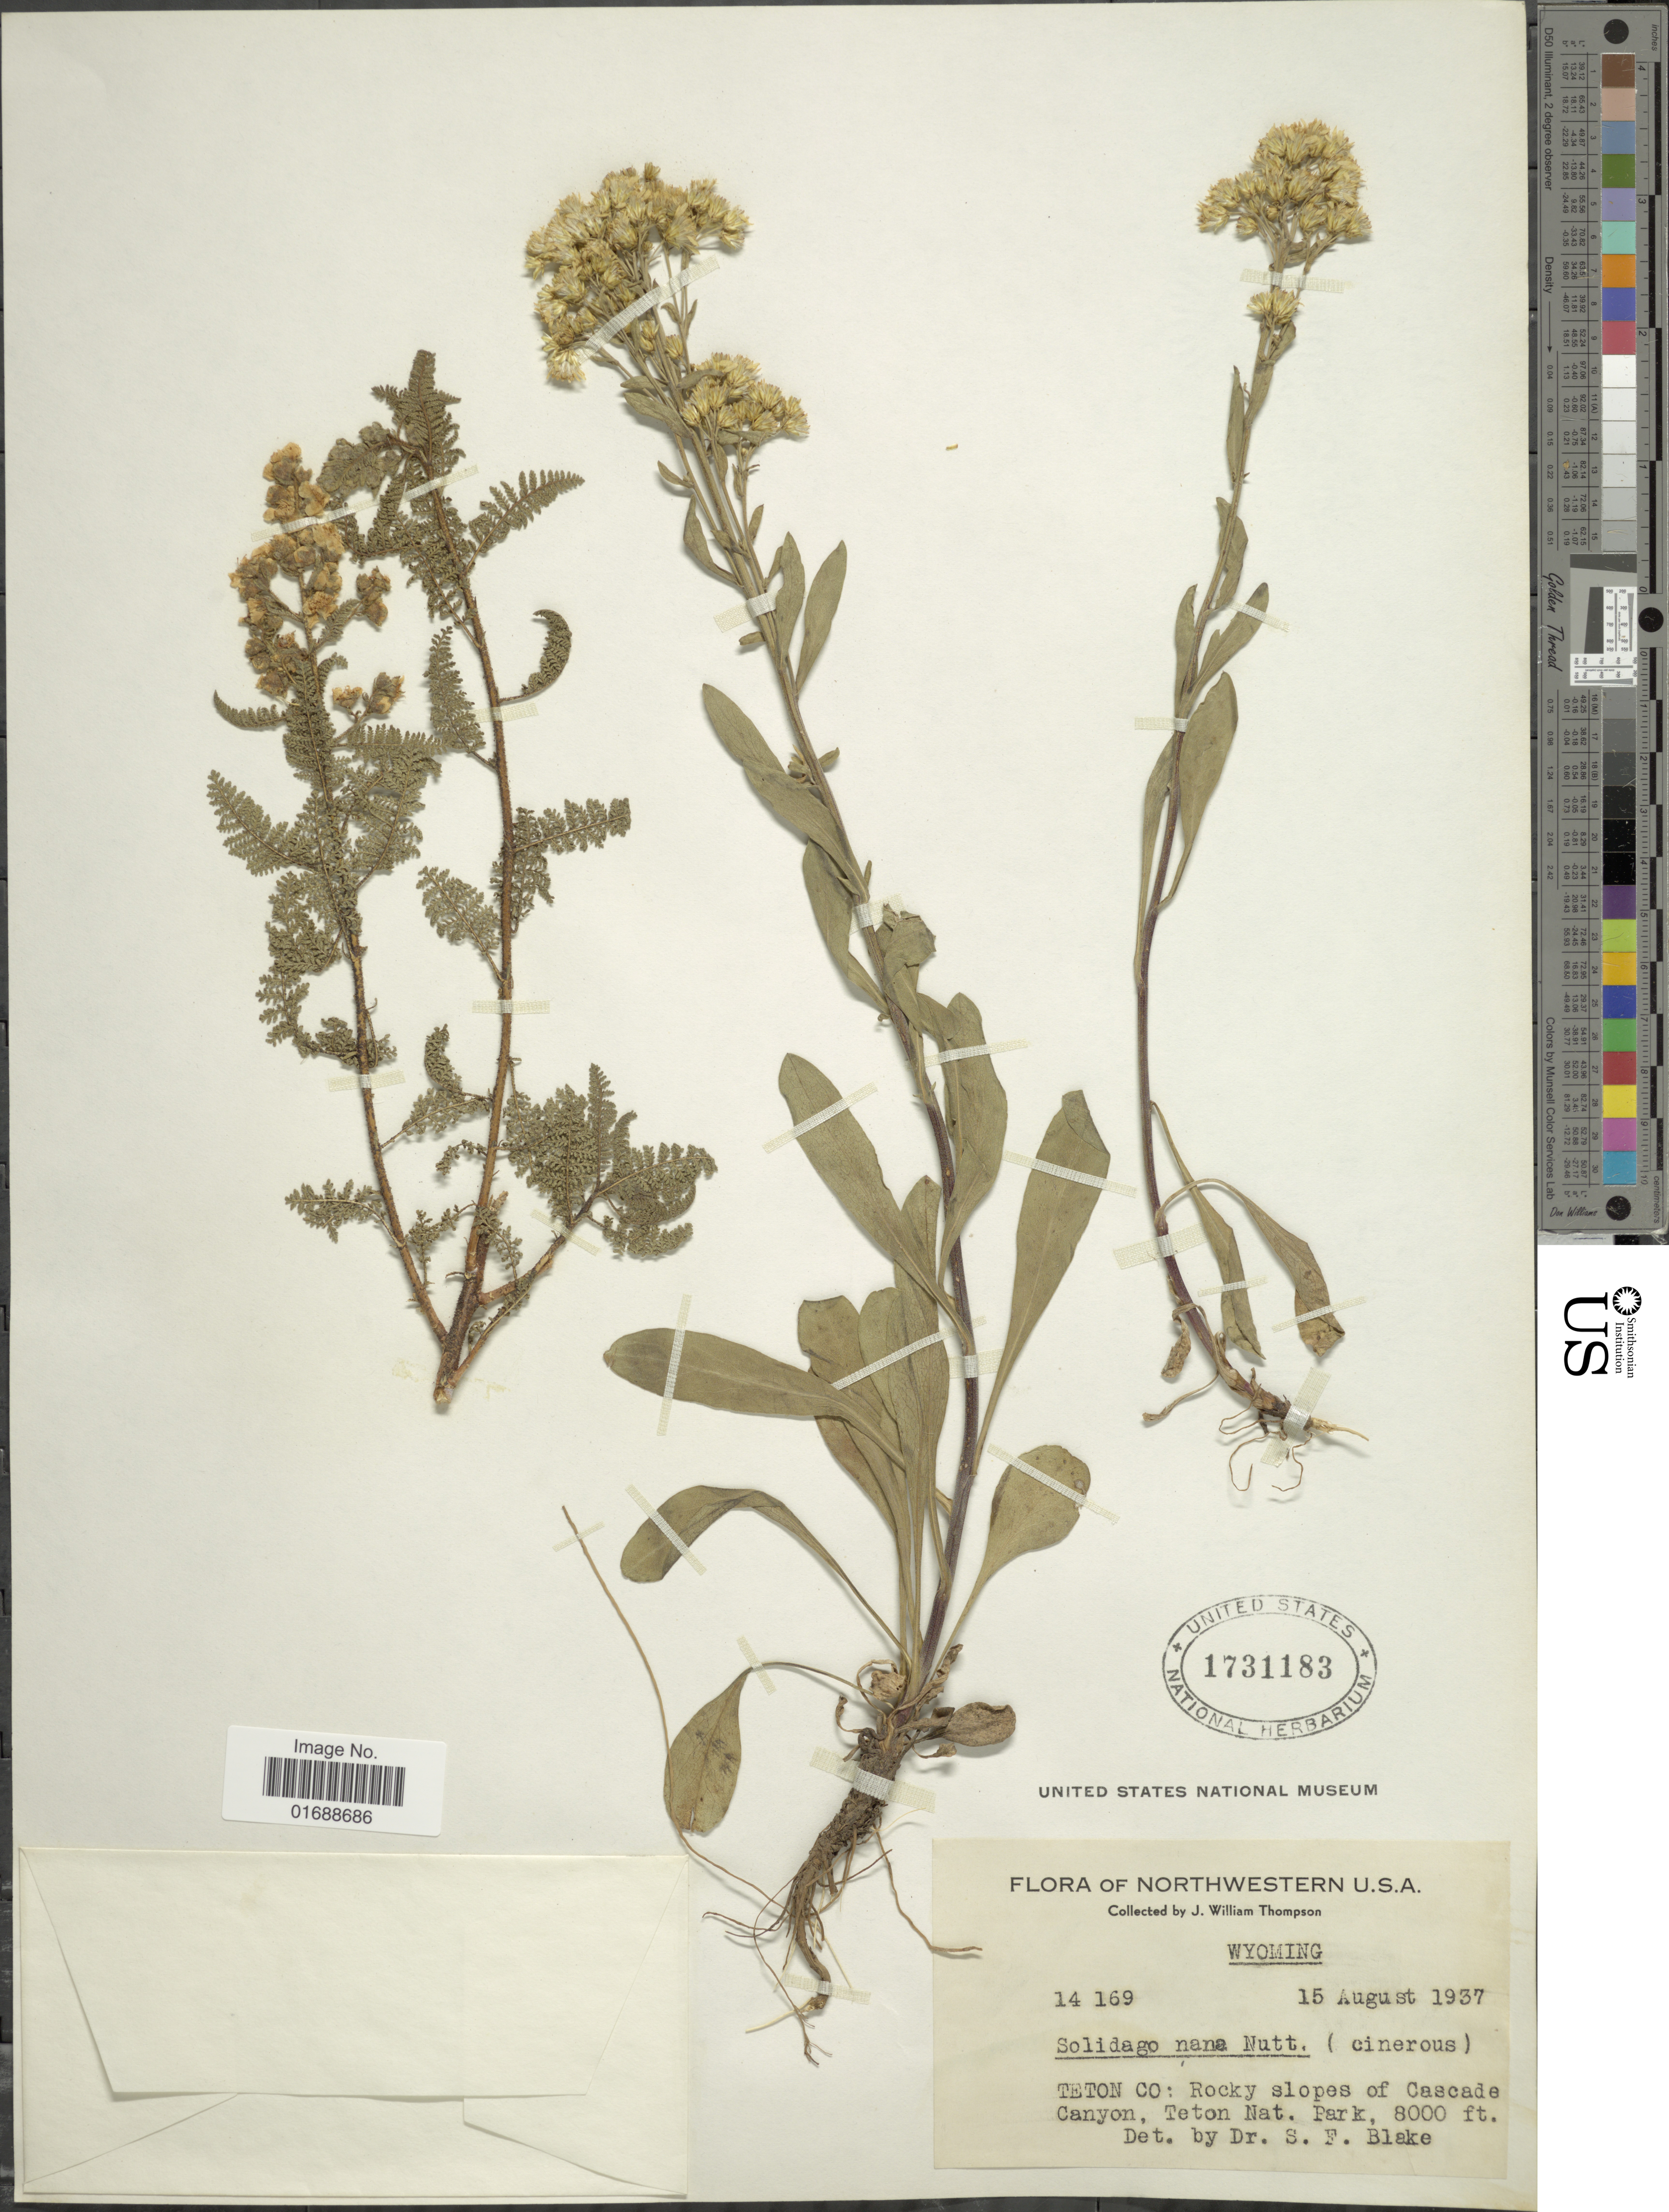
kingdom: Plantae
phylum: Tracheophyta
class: Magnoliopsida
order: Asterales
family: Asteraceae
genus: Solidago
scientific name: Solidago nana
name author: Nutt.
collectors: J. W. Thompson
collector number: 14169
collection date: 1937-08-15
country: United States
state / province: Wyoming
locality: Northwestern U.S.A., Teton Co: Rocky slopes of Cascade Canyon, Teton Nat. Park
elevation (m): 2438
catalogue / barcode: US 1731183